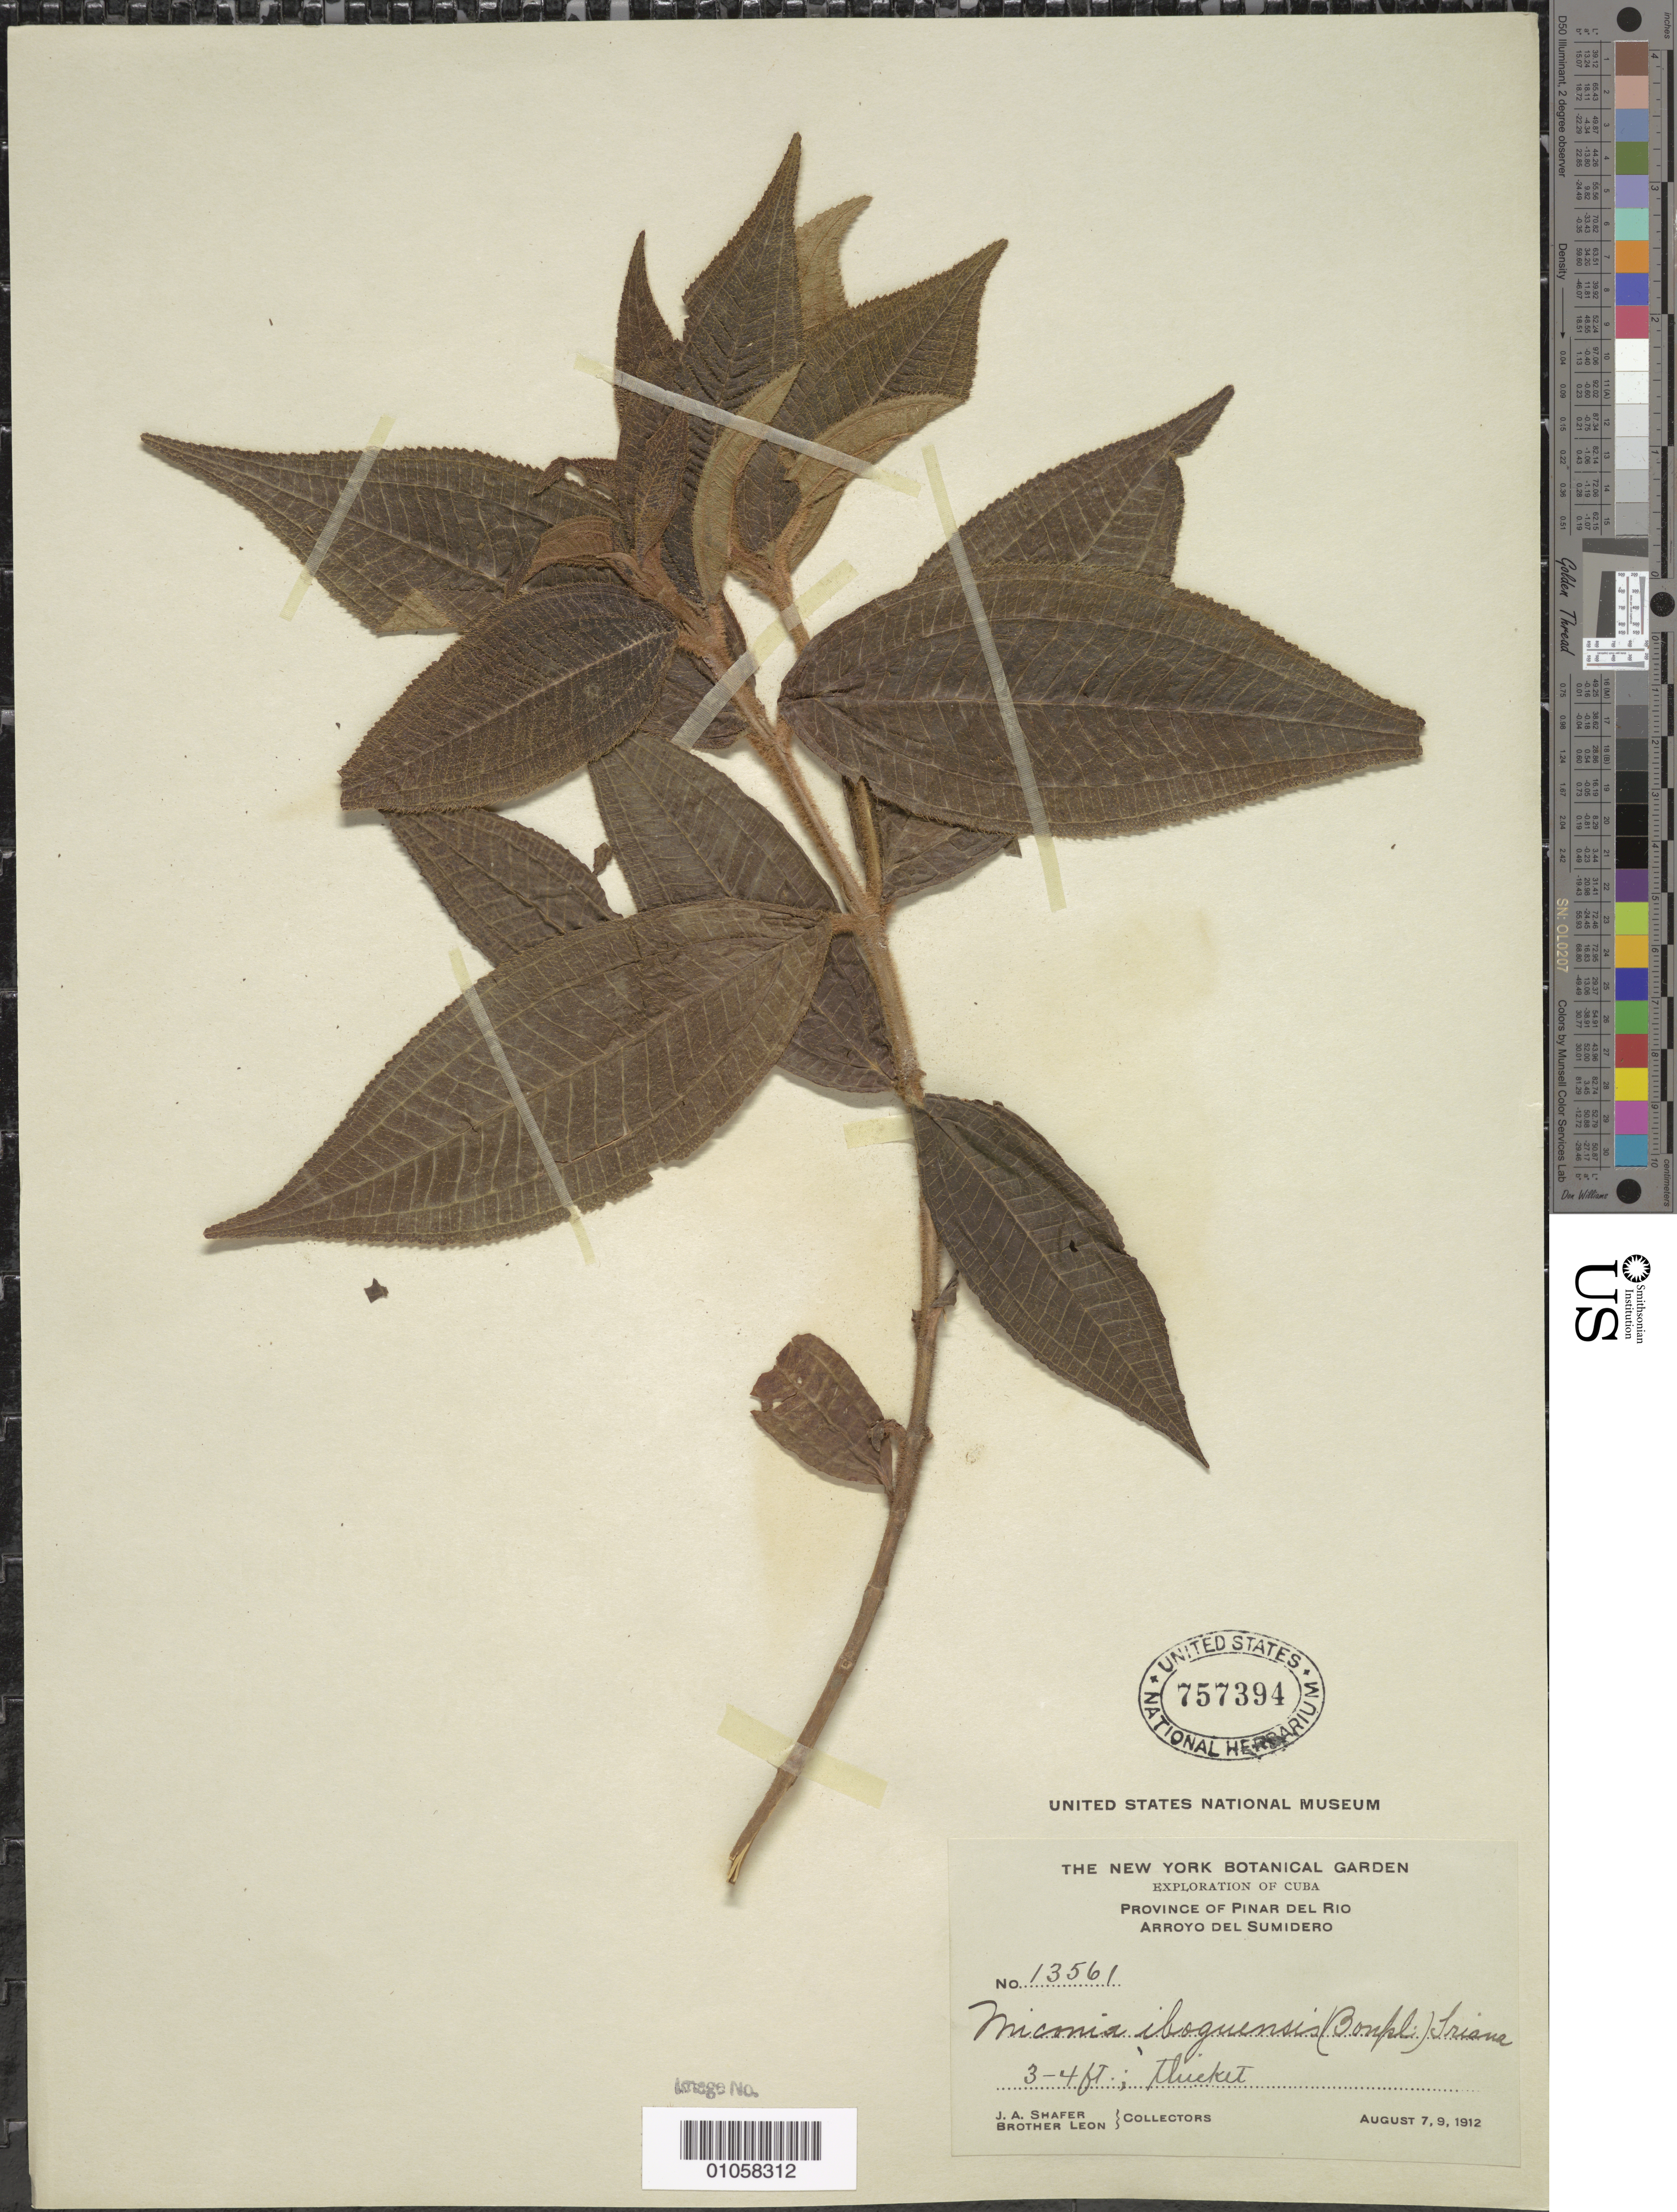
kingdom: Plantae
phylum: Tracheophyta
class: Magnoliopsida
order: Myrtales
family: Melastomataceae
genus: Miconia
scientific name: Miconia ibaguensis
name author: (Bonpl.) Triana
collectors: J. A. Shafer & Bro. León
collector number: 13561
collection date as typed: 07 Aug 1912 and 09 Aug 1912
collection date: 1912-08-07,1912-08-09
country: Cuba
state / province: Pinar del Rio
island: Cuba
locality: Arroyo Del Sumidero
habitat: Thicket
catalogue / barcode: US 757394